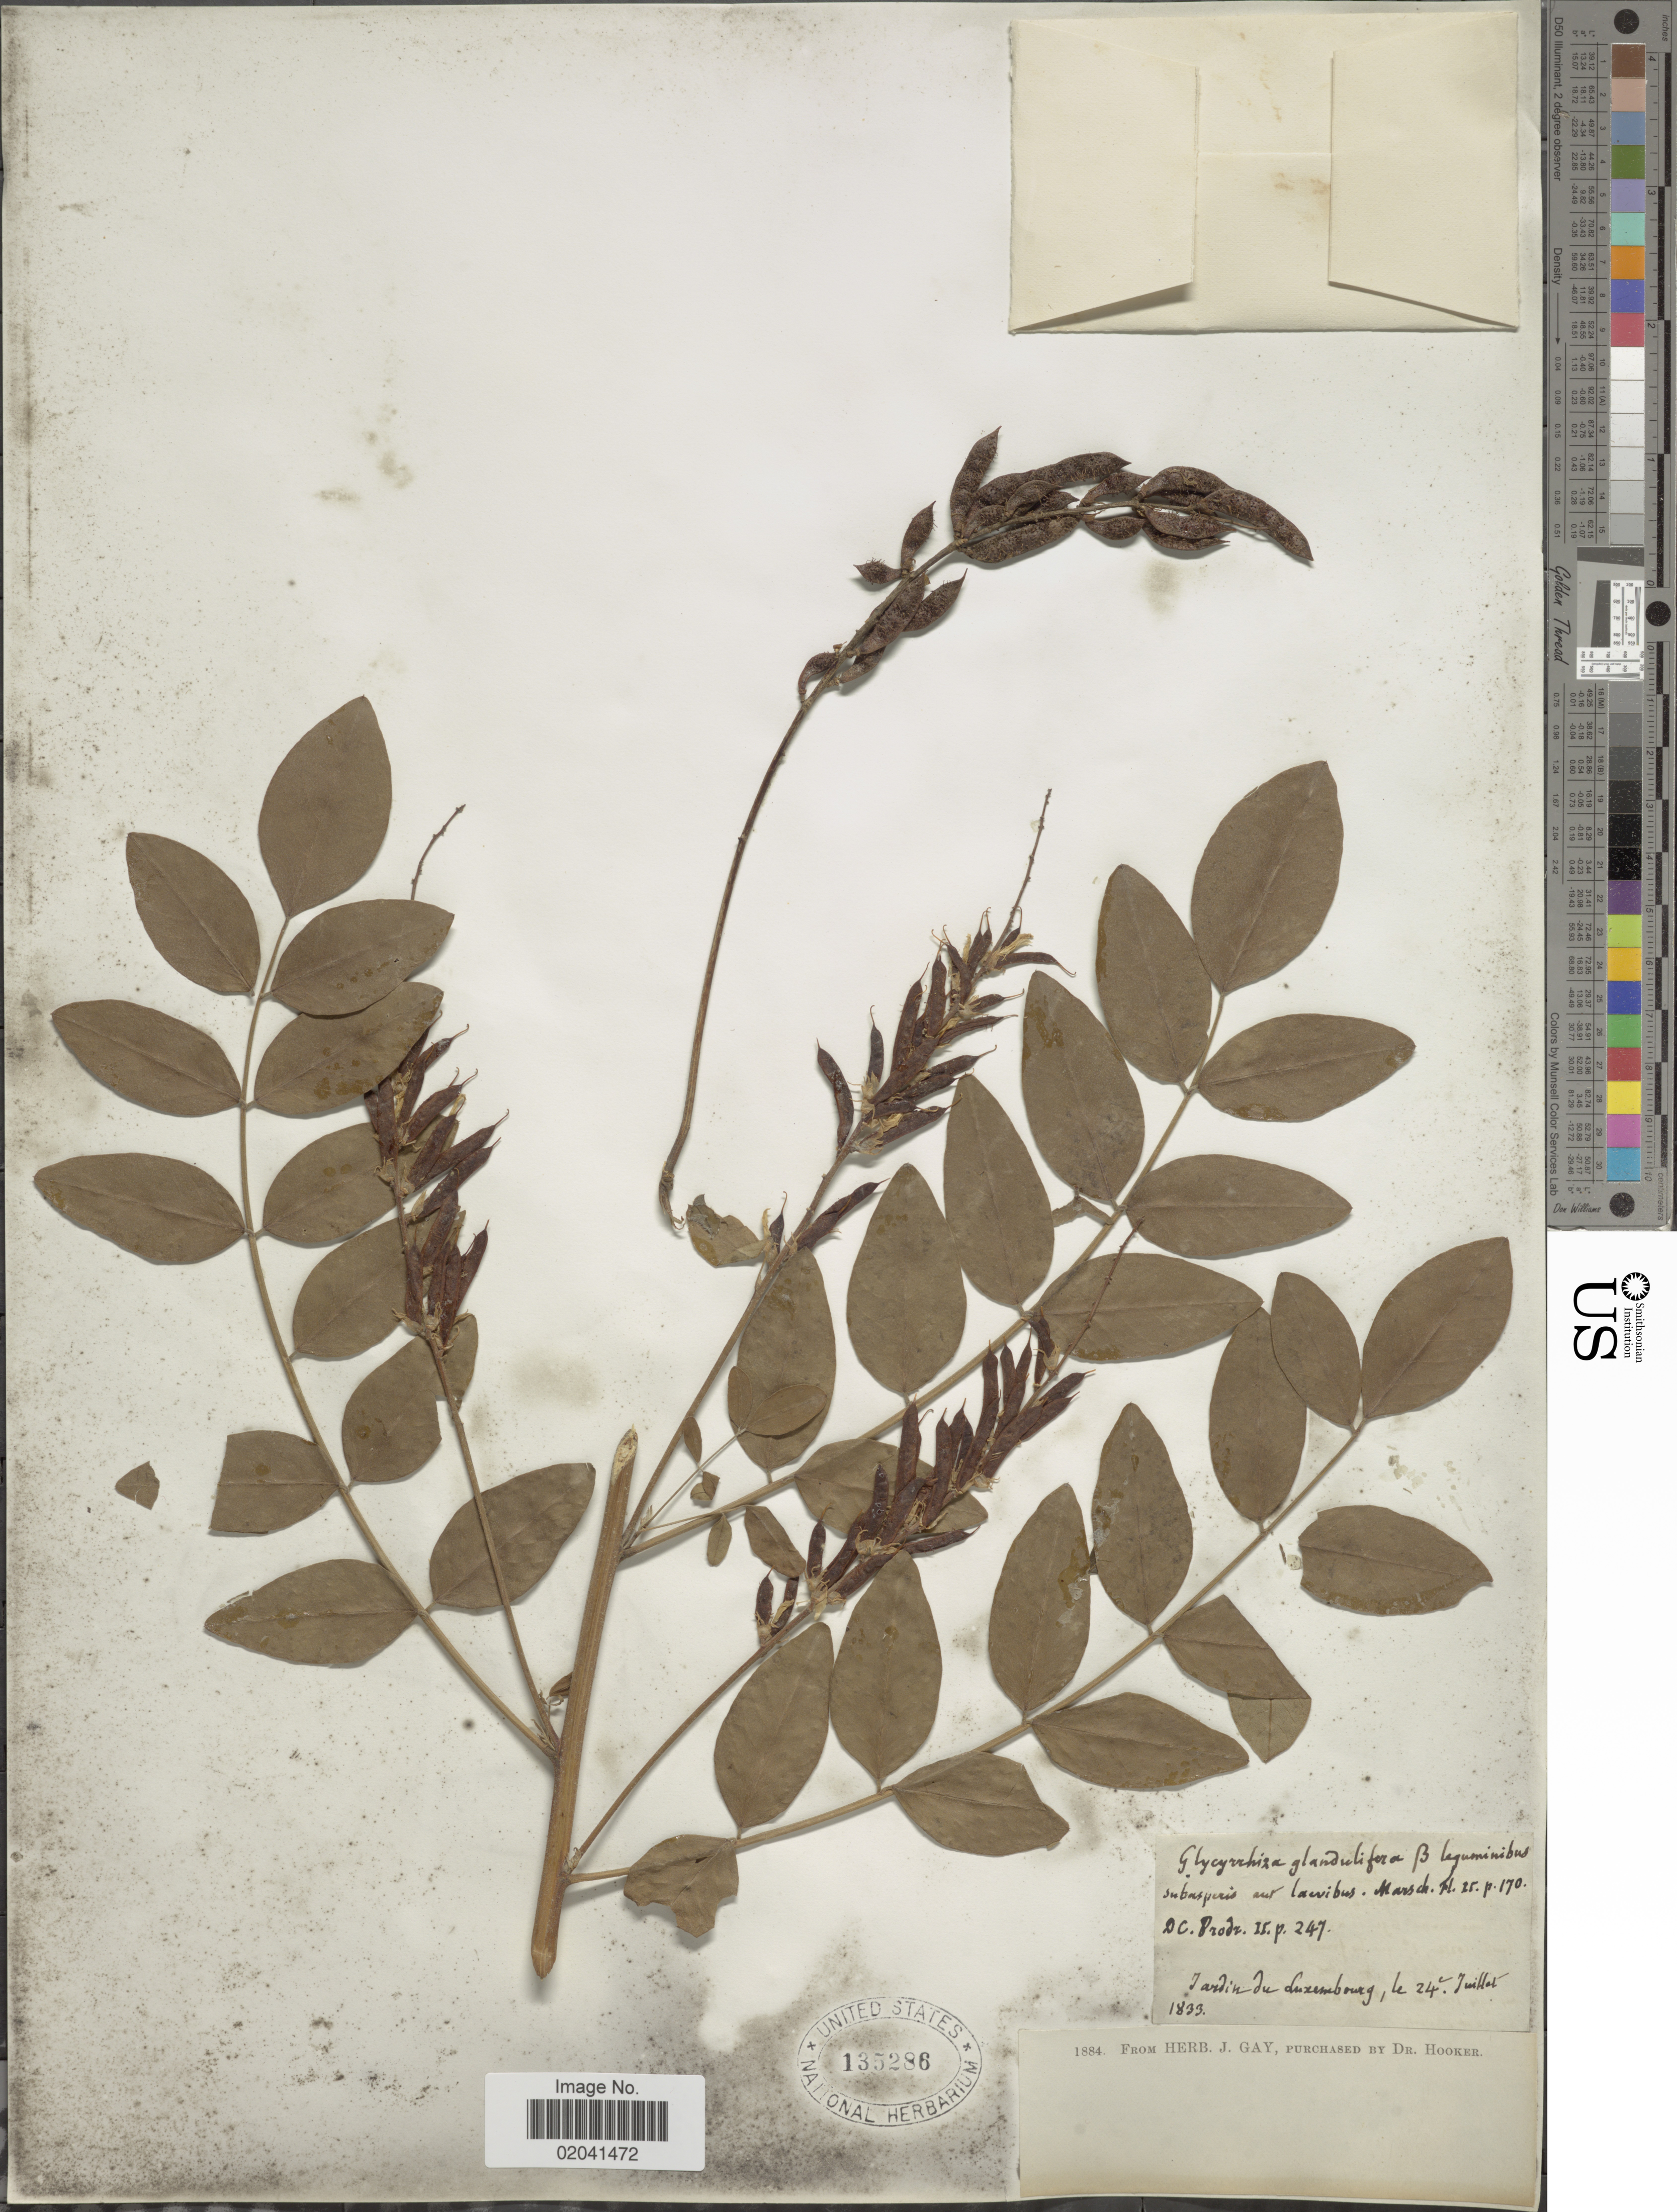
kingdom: Plantae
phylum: Tracheophyta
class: Magnoliopsida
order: Fabales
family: Fabaceae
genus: Glycyrrhiza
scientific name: Glycyrrhiza glandulifera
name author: Waldst. & Kit.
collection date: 1833-07-24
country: Luxembourg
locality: Jardin du Luxembourg [unsure placement]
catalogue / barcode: US 135286